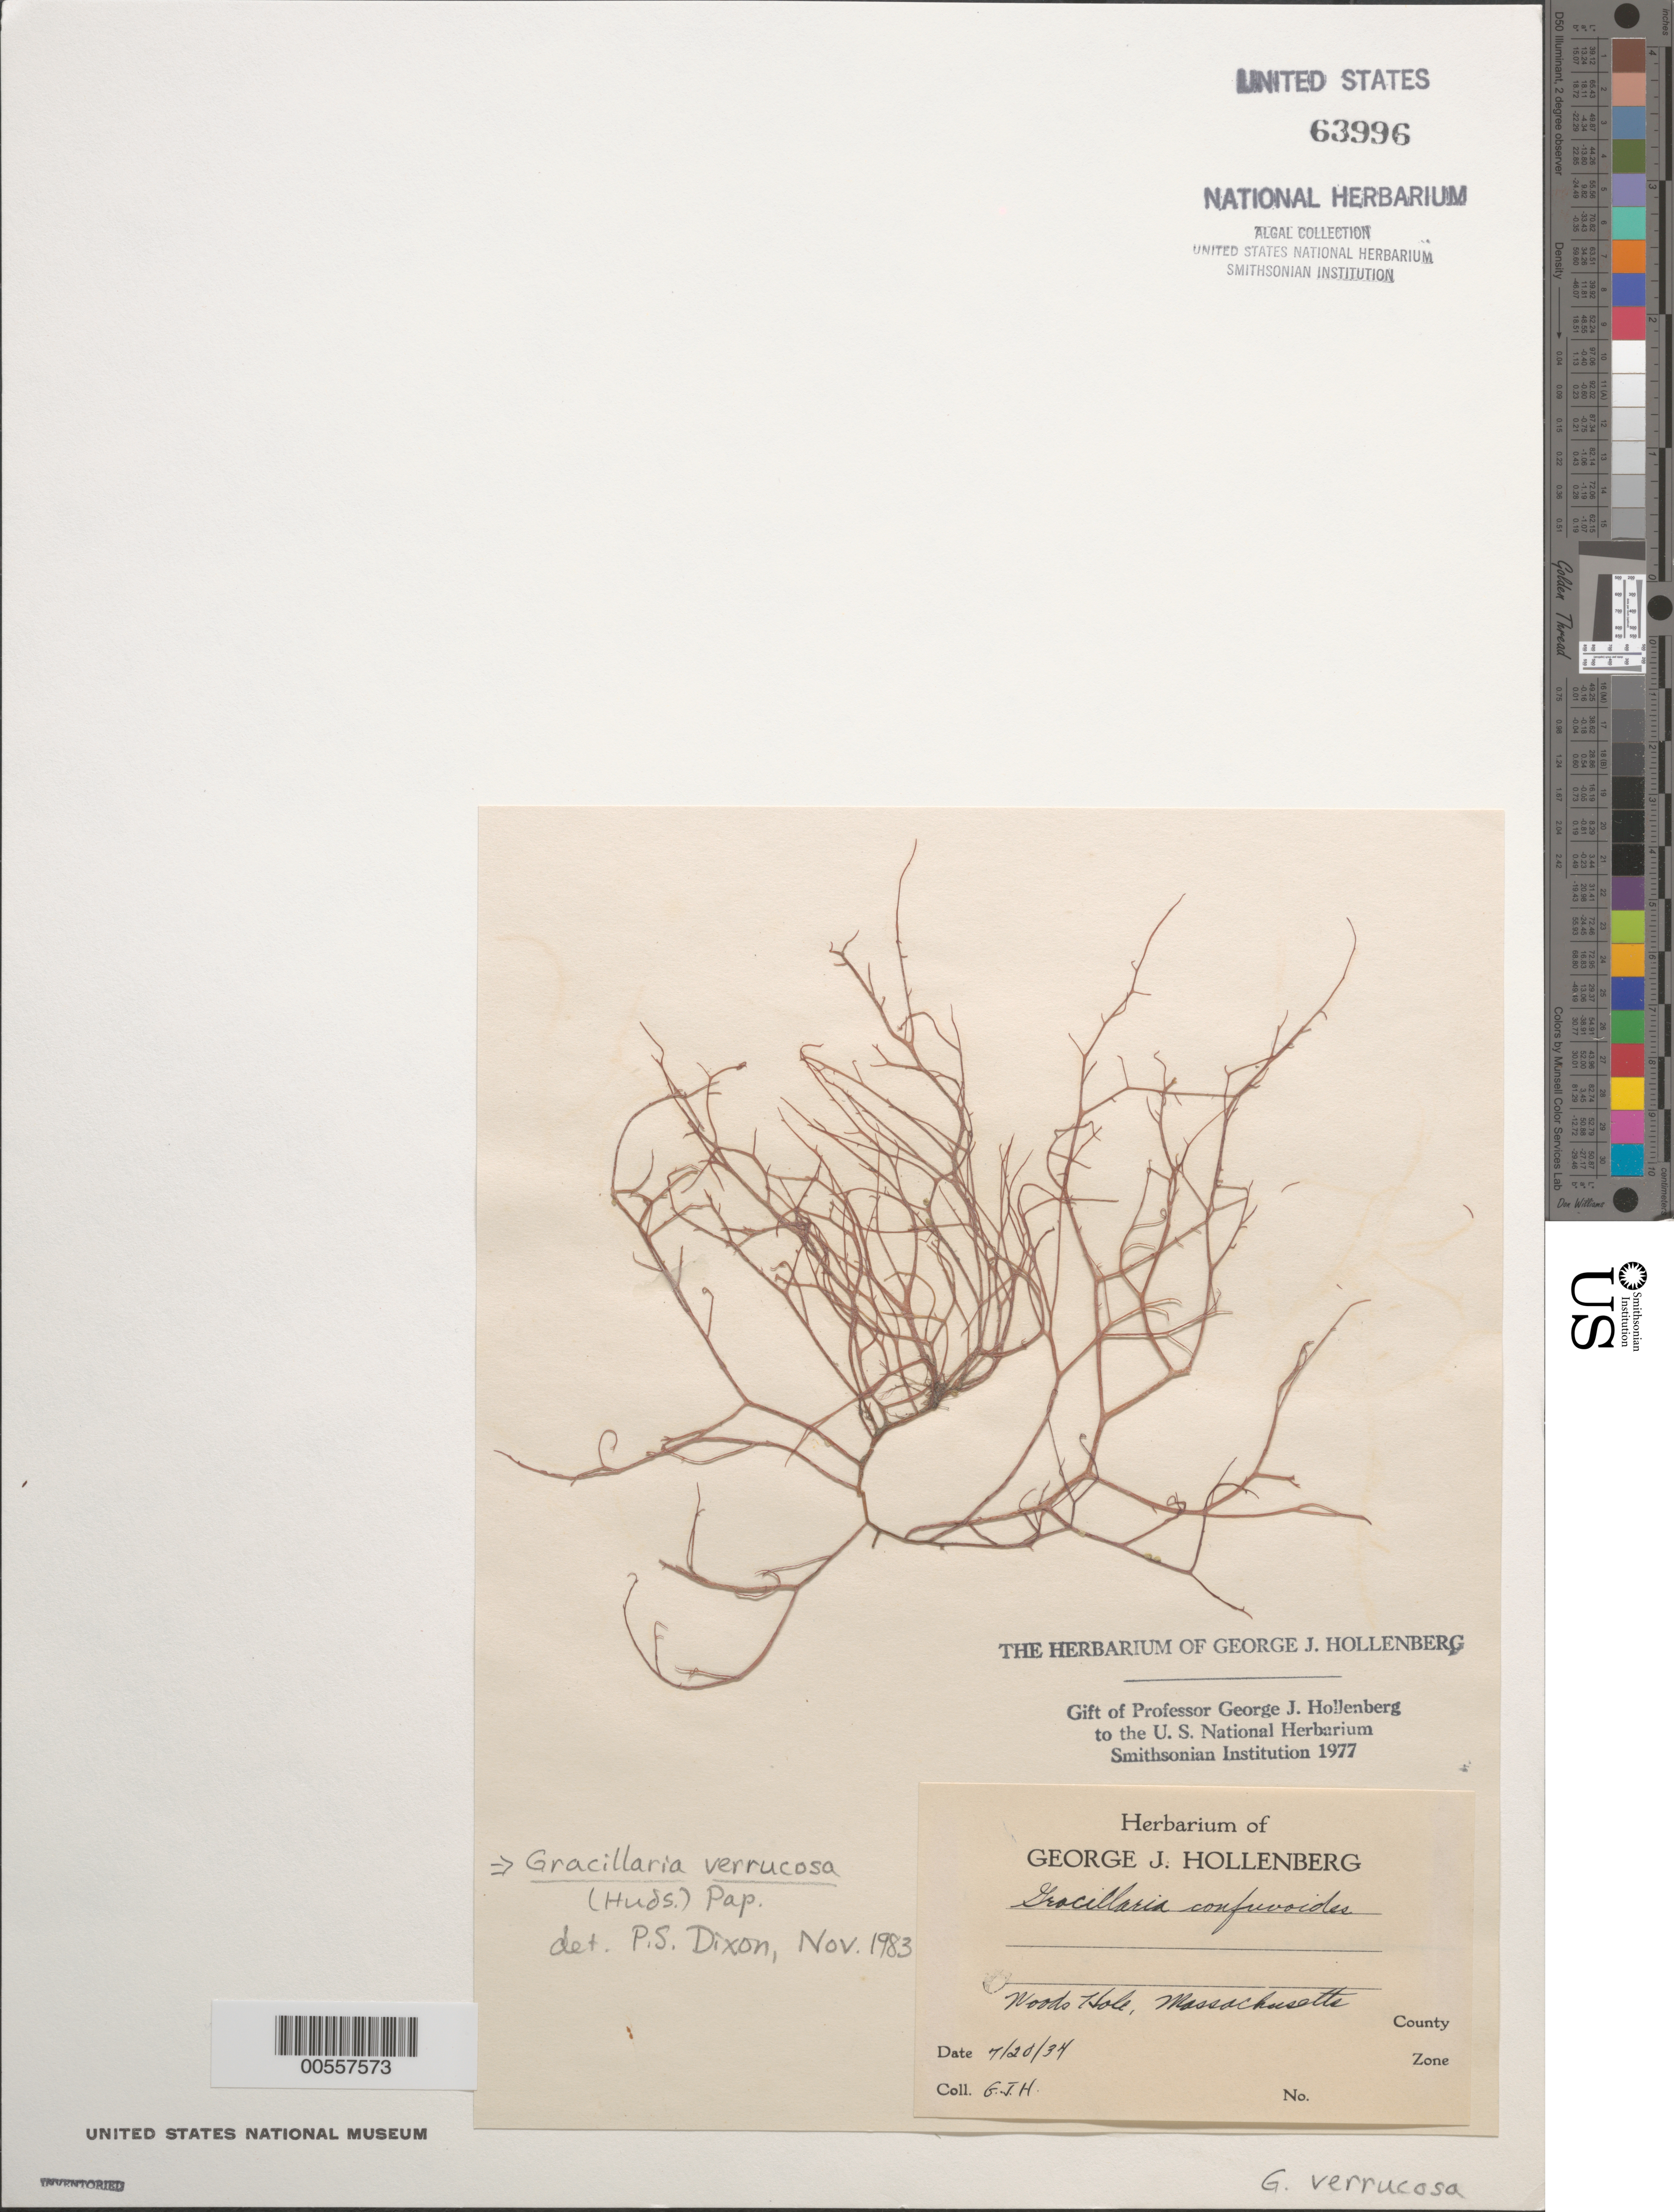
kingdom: Plantae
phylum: Rhodophyta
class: Florideophyceae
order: Gracilariales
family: Gracilariaceae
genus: Gracilariopsis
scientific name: Gracilariopsis longissima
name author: (S.G. Gmel.) Steentoft et al.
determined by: Algae name updating Project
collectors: G. Hollenberg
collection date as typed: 20 Jul 1934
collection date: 1934-07-20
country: United States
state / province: Massachusetts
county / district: Barnstable County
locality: Woods Hole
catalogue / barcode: US 63996